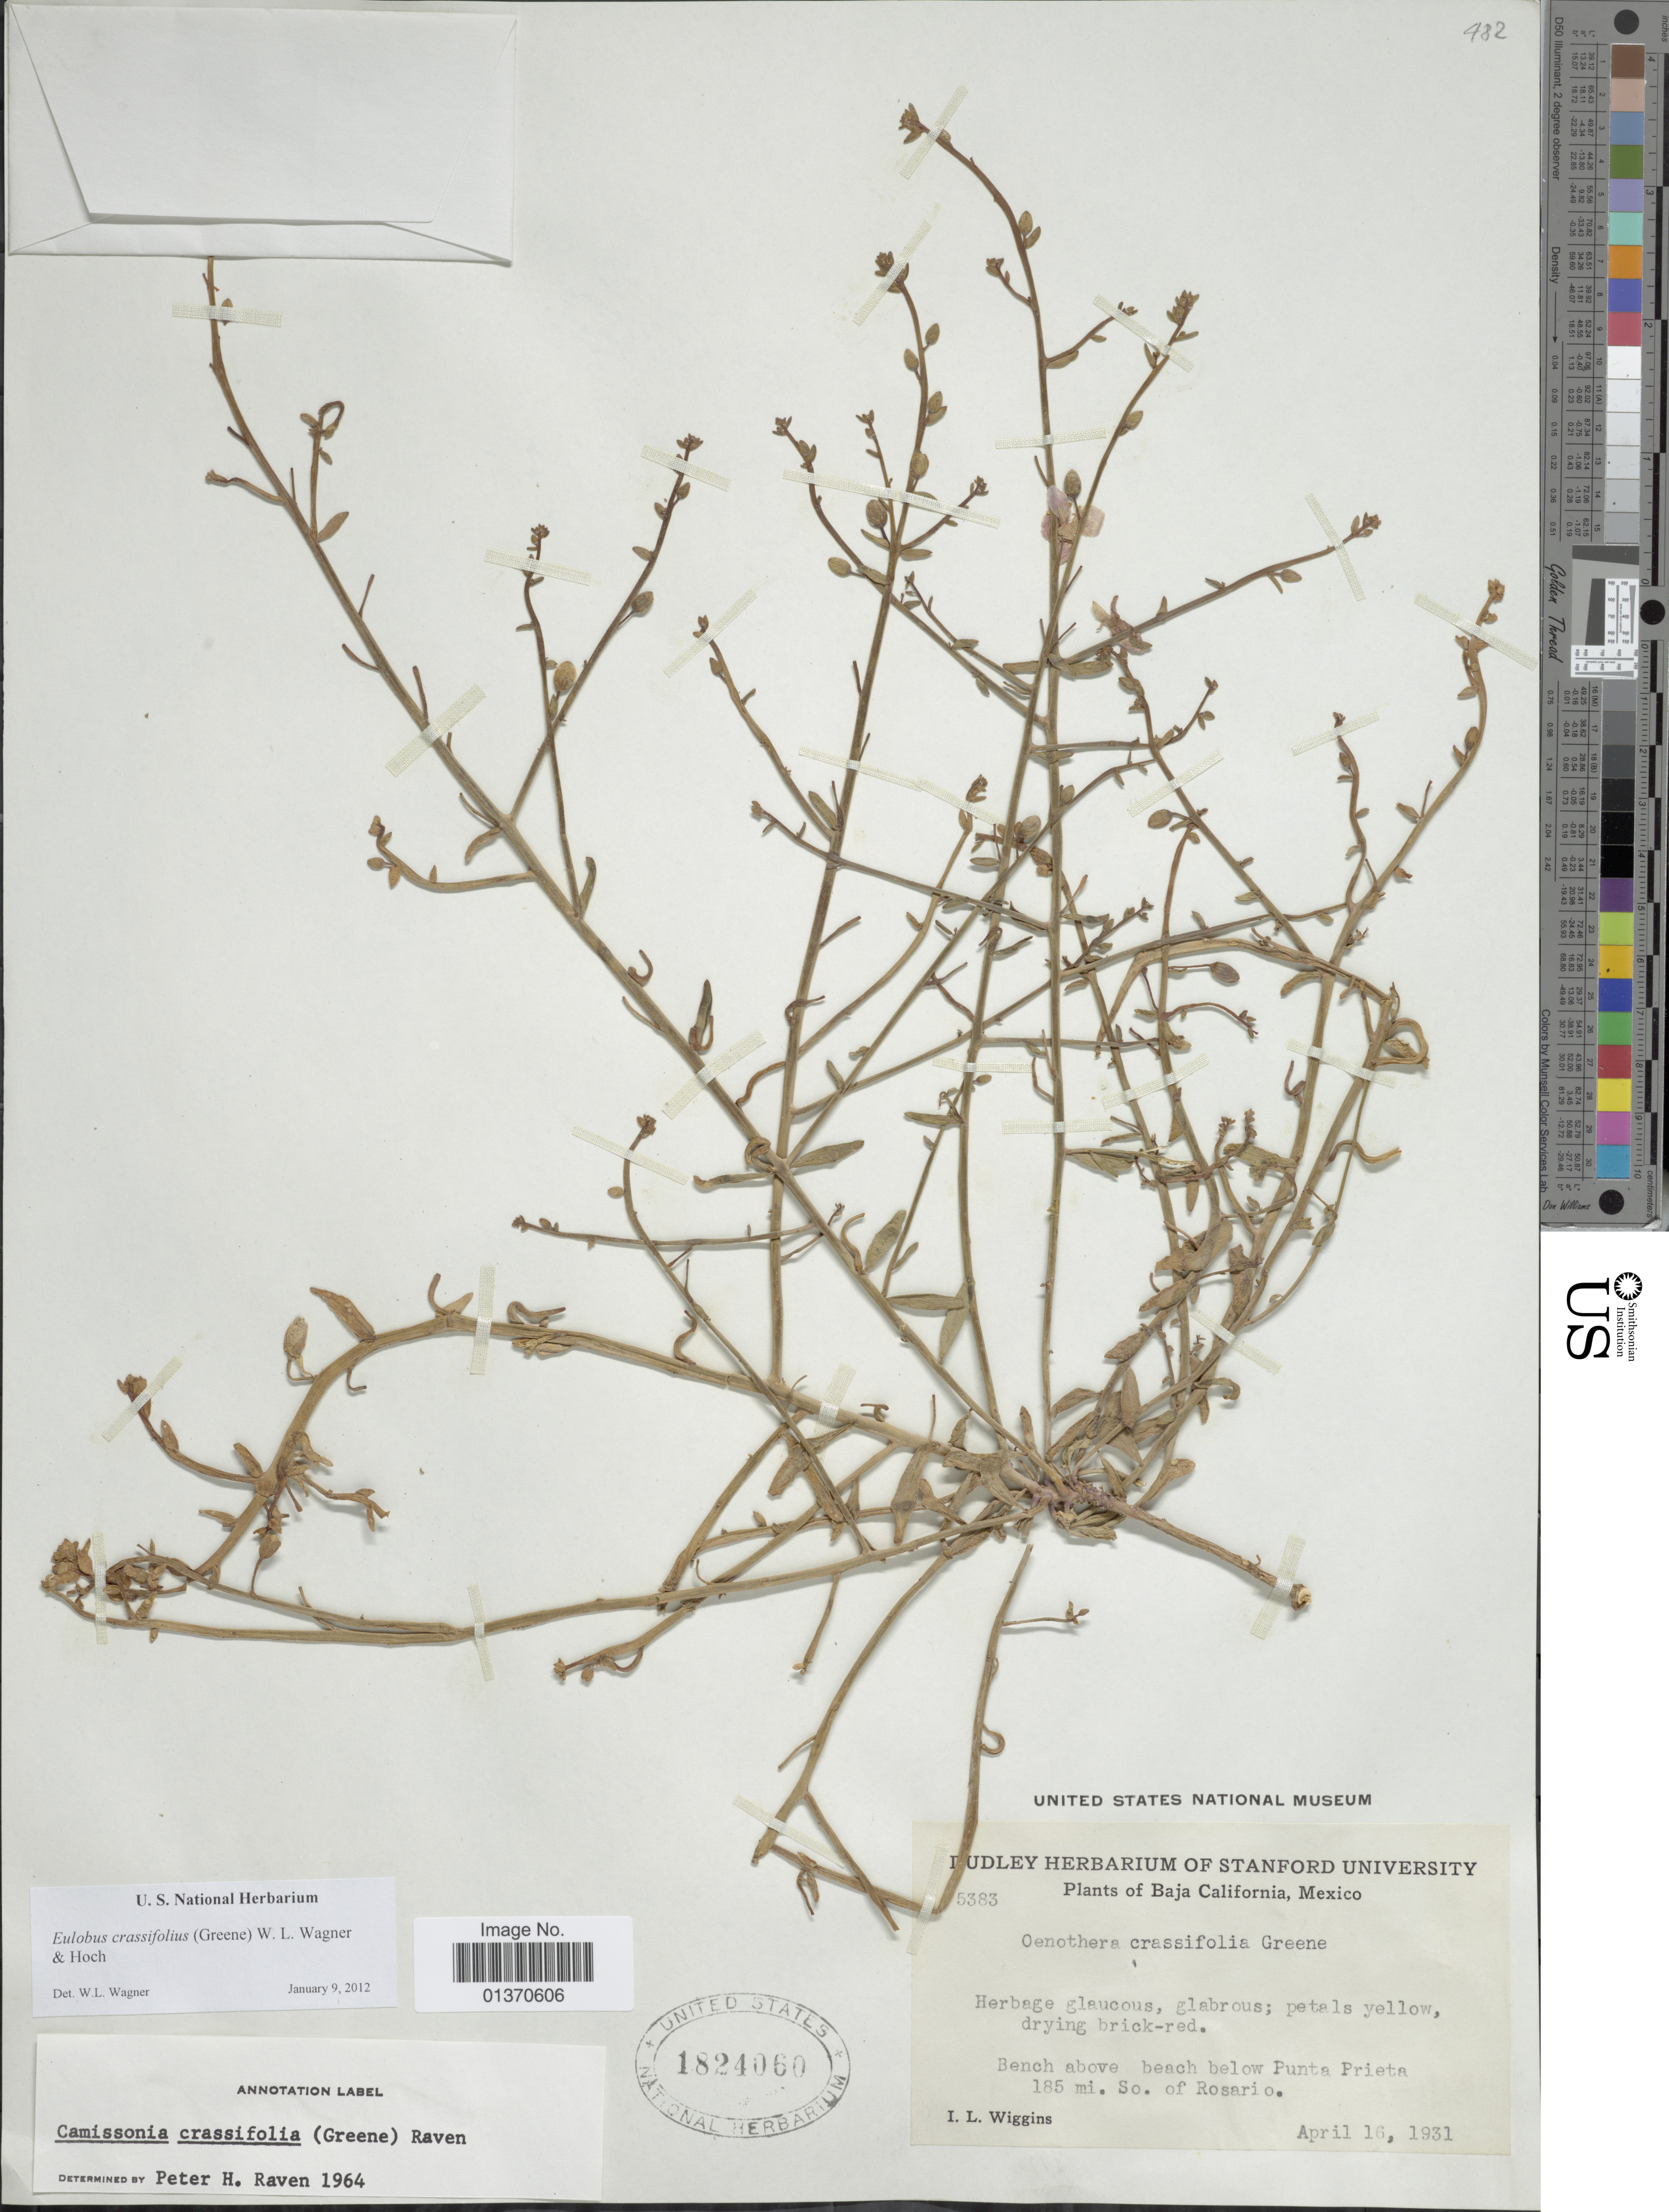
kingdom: Plantae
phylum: Tracheophyta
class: Magnoliopsida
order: Myrtales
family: Onagraceae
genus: Eulobus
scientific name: Eulobus crassifolius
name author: (Greene) W.L. Wagner & Hoch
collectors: I. L. Wiggins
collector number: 5383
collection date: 1931-04-16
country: Mexico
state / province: Baja California Norte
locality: Bench above beach below Punta Prieta 185 mi. So. of Rosario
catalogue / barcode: US 1824060